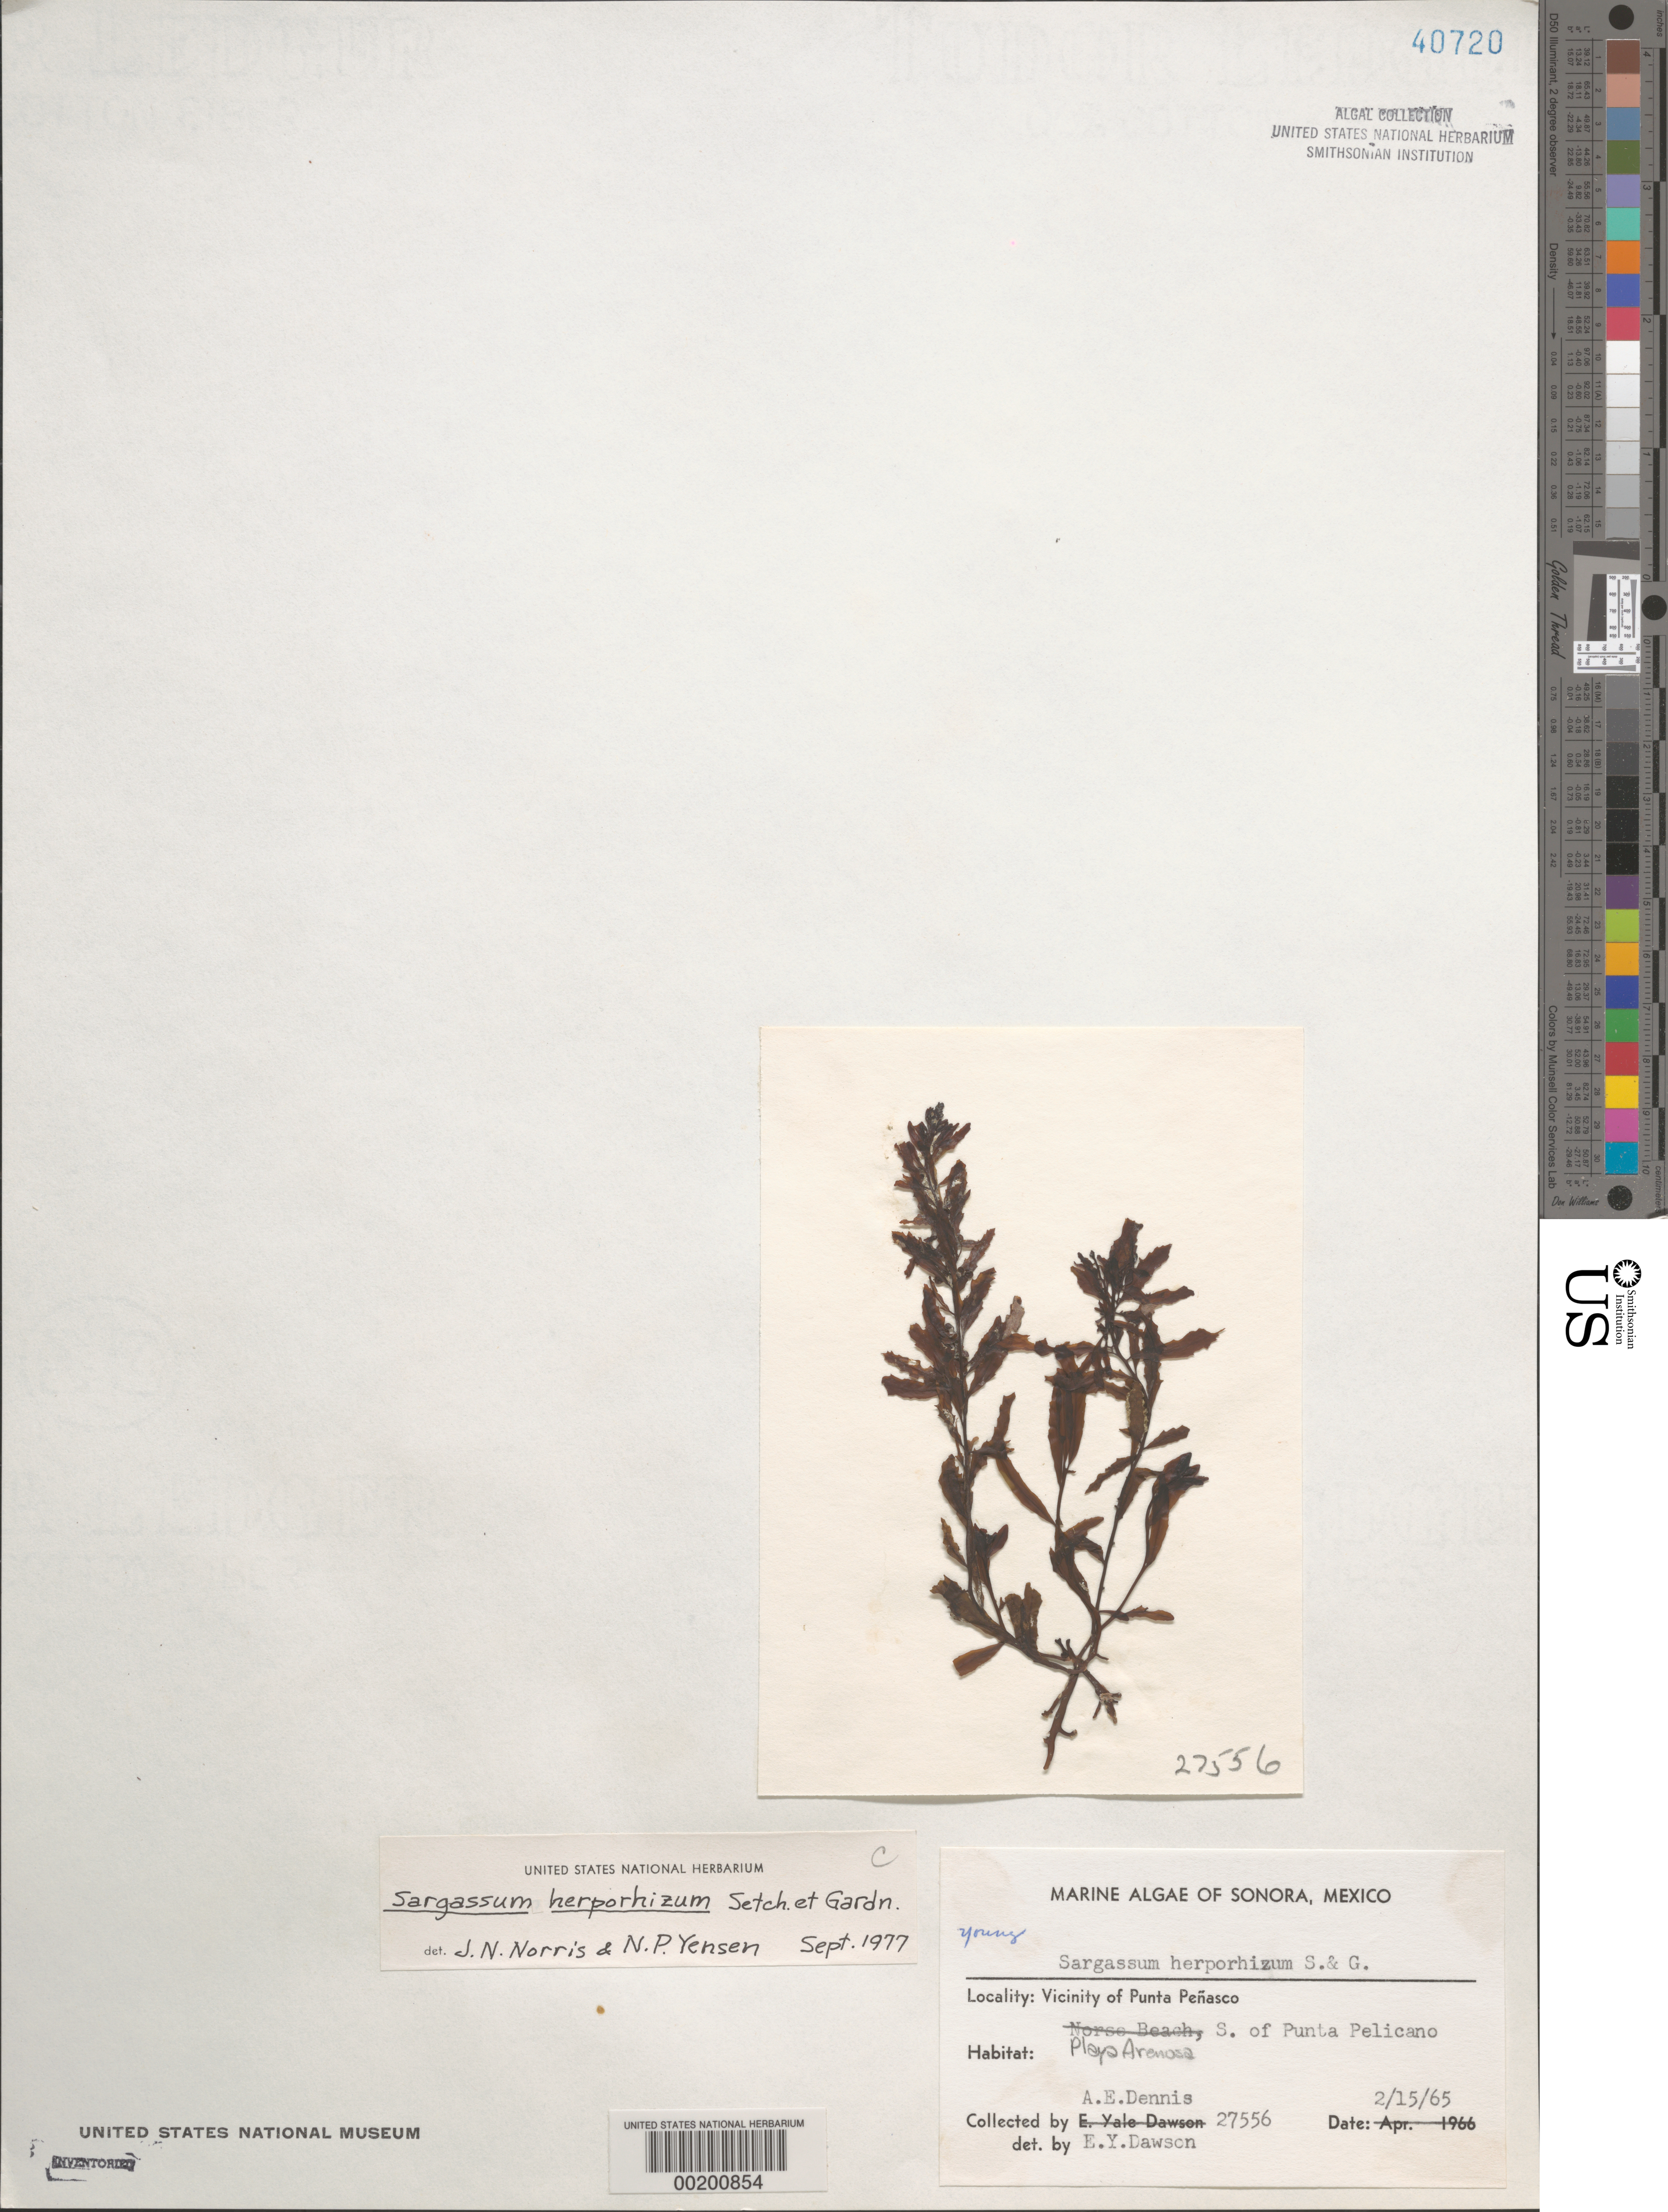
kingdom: Chromista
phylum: Ochrophyta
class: Phaeophyceae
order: Fucales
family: Sargassaceae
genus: Sargassum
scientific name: Sargassum herporhizum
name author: Setch. & N.L. Gardner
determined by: Norris, J. N.; Yensen, N. P.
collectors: A. Dennis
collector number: EYD 27556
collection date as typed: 15 Feb 1965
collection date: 1965-02-15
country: Mexico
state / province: Sonora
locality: Playa arenosa, south of punta pelicano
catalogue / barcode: US 40720